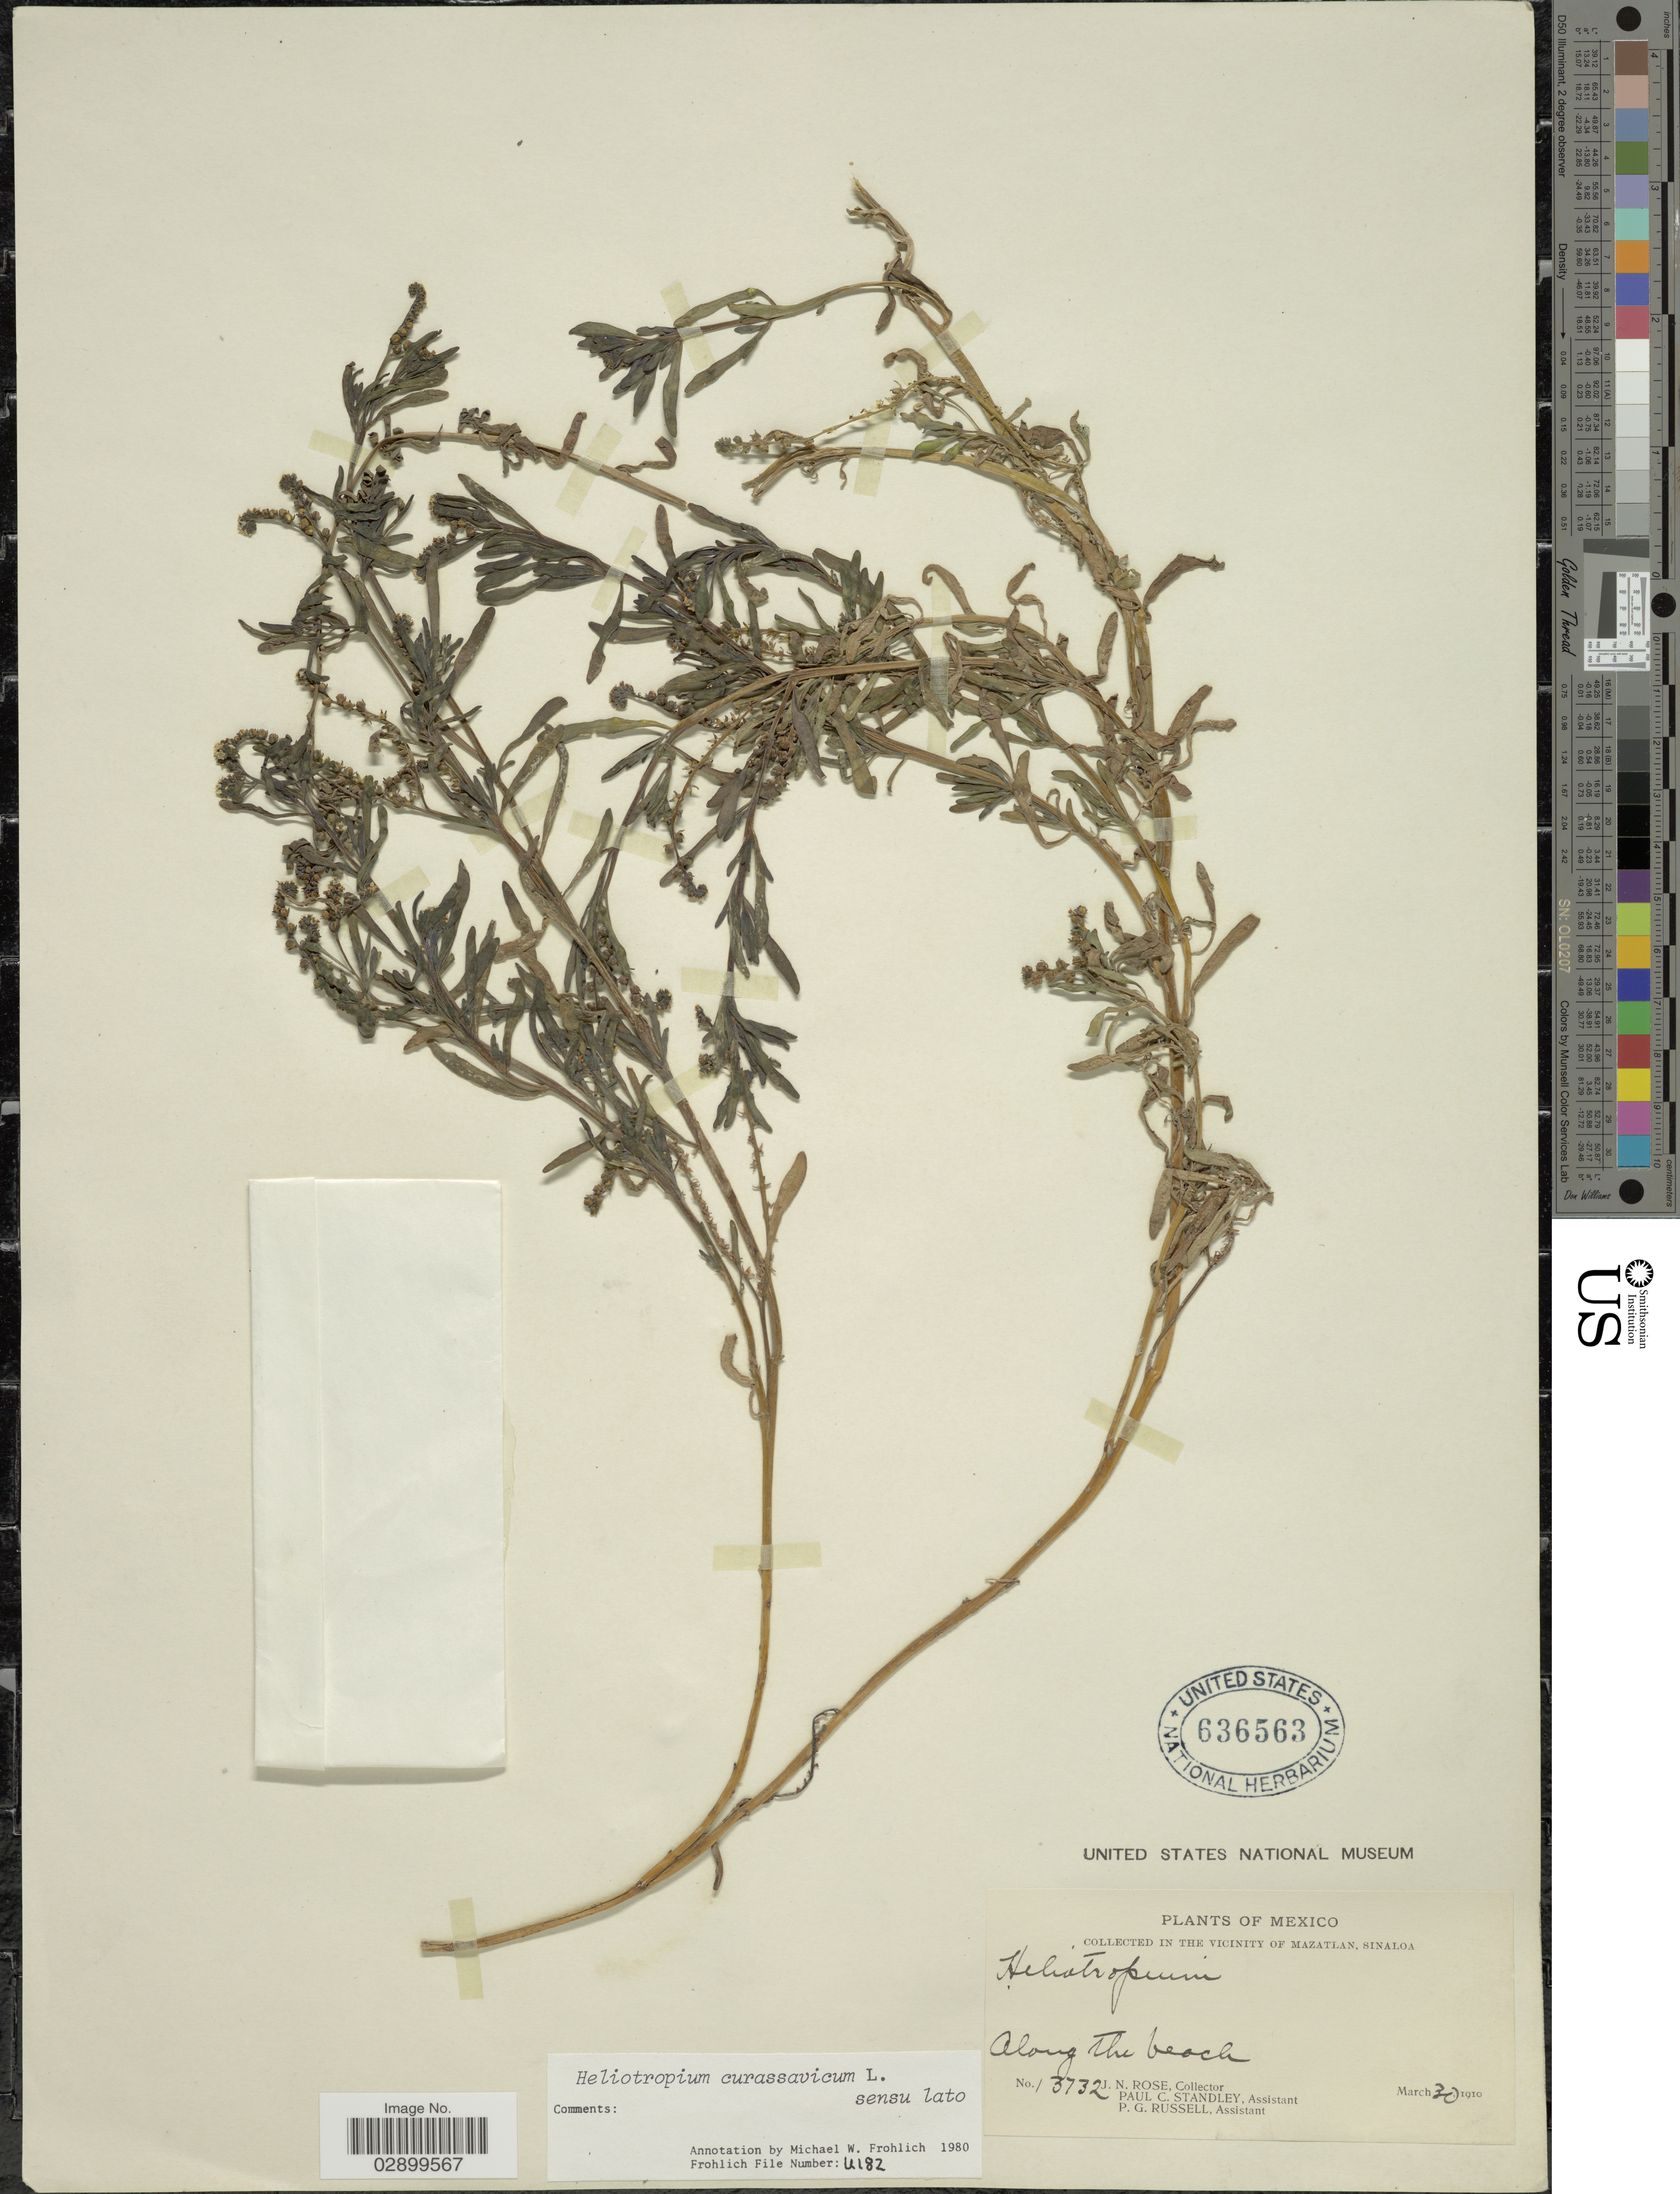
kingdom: Plantae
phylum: Tracheophyta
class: Magnoliopsida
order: Boraginales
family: Heliotropiaceae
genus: Heliotropium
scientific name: Heliotropium curassavicum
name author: L.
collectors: J. N. Rose, P. C. Standley & P. G. Russell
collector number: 13732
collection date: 1910-03-30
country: Mexico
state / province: Sinaloa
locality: In the vicinity of Mazatlan.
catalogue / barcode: US 636563